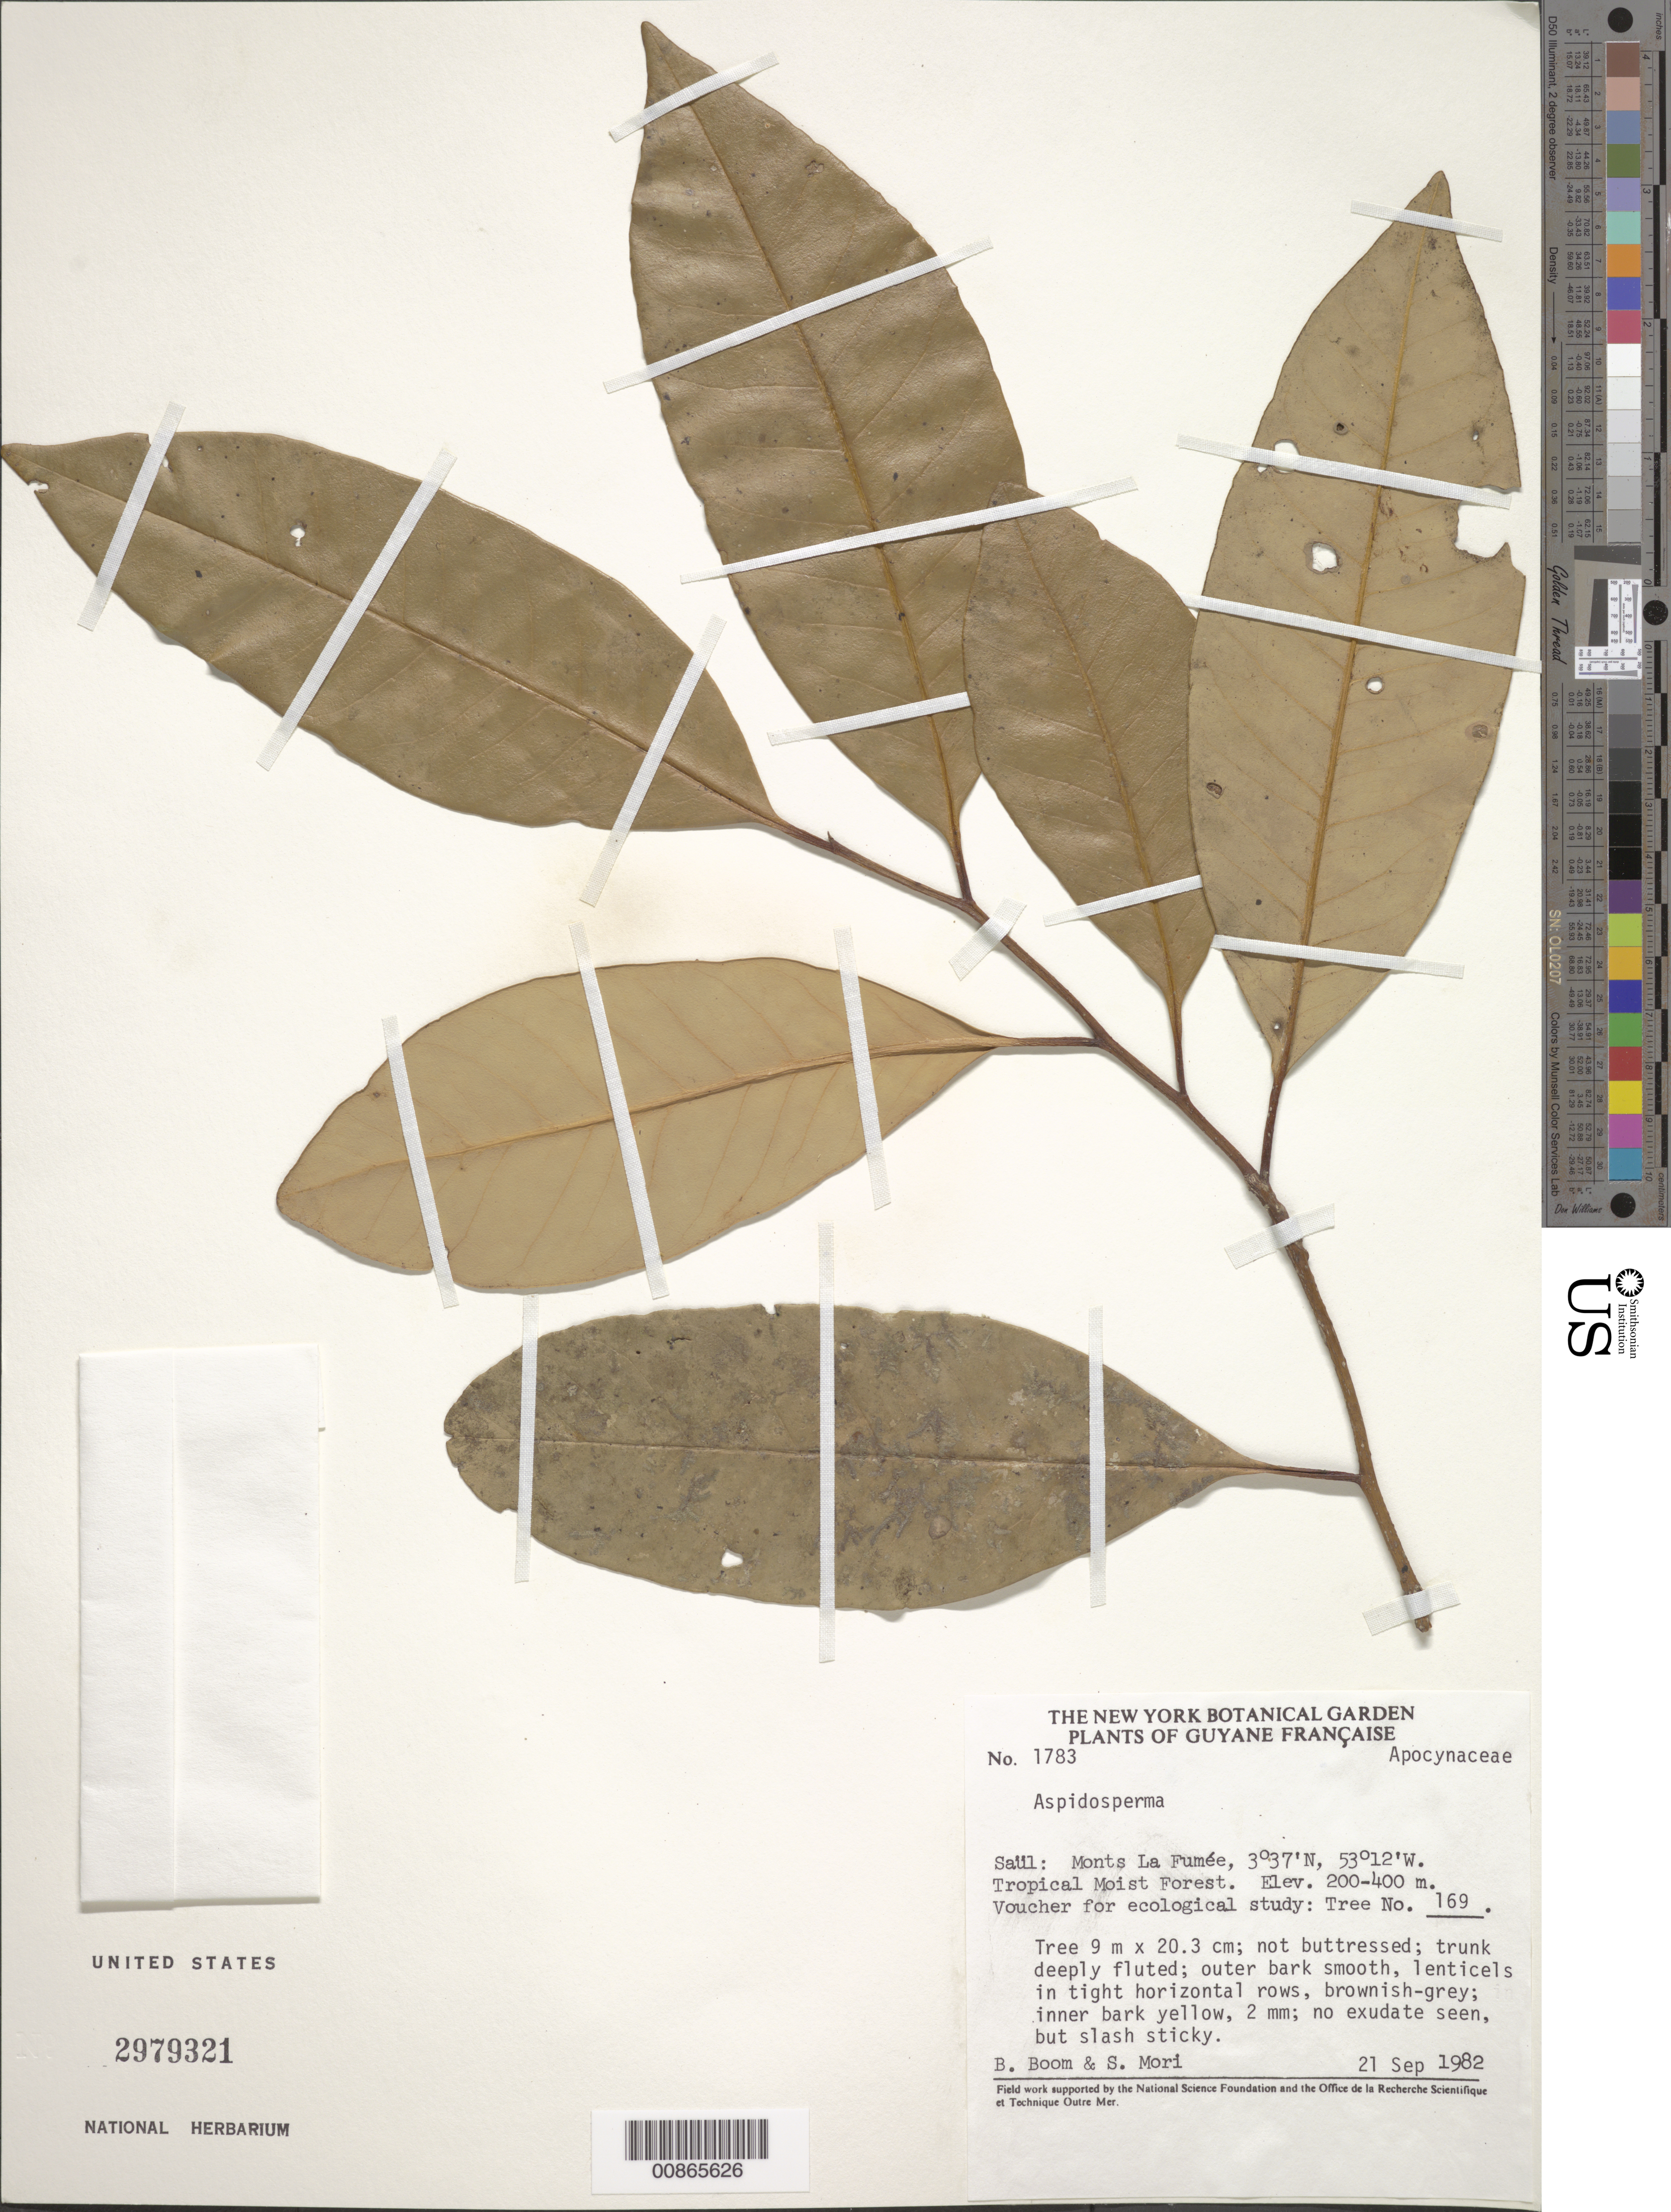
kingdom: Plantae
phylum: Tracheophyta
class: Magnoliopsida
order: Gentianales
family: Apocynaceae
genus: Aspidosperma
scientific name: Aspidosperma sp.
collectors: B. M. Boom & S. Mori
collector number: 1783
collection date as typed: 21-Sep-82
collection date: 1982-09-21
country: French Guiana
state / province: Saint-Laurent-du-Maroni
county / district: Saül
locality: Saül, Monts La Fumée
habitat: Tropical moist forest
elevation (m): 200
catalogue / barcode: US 2979321